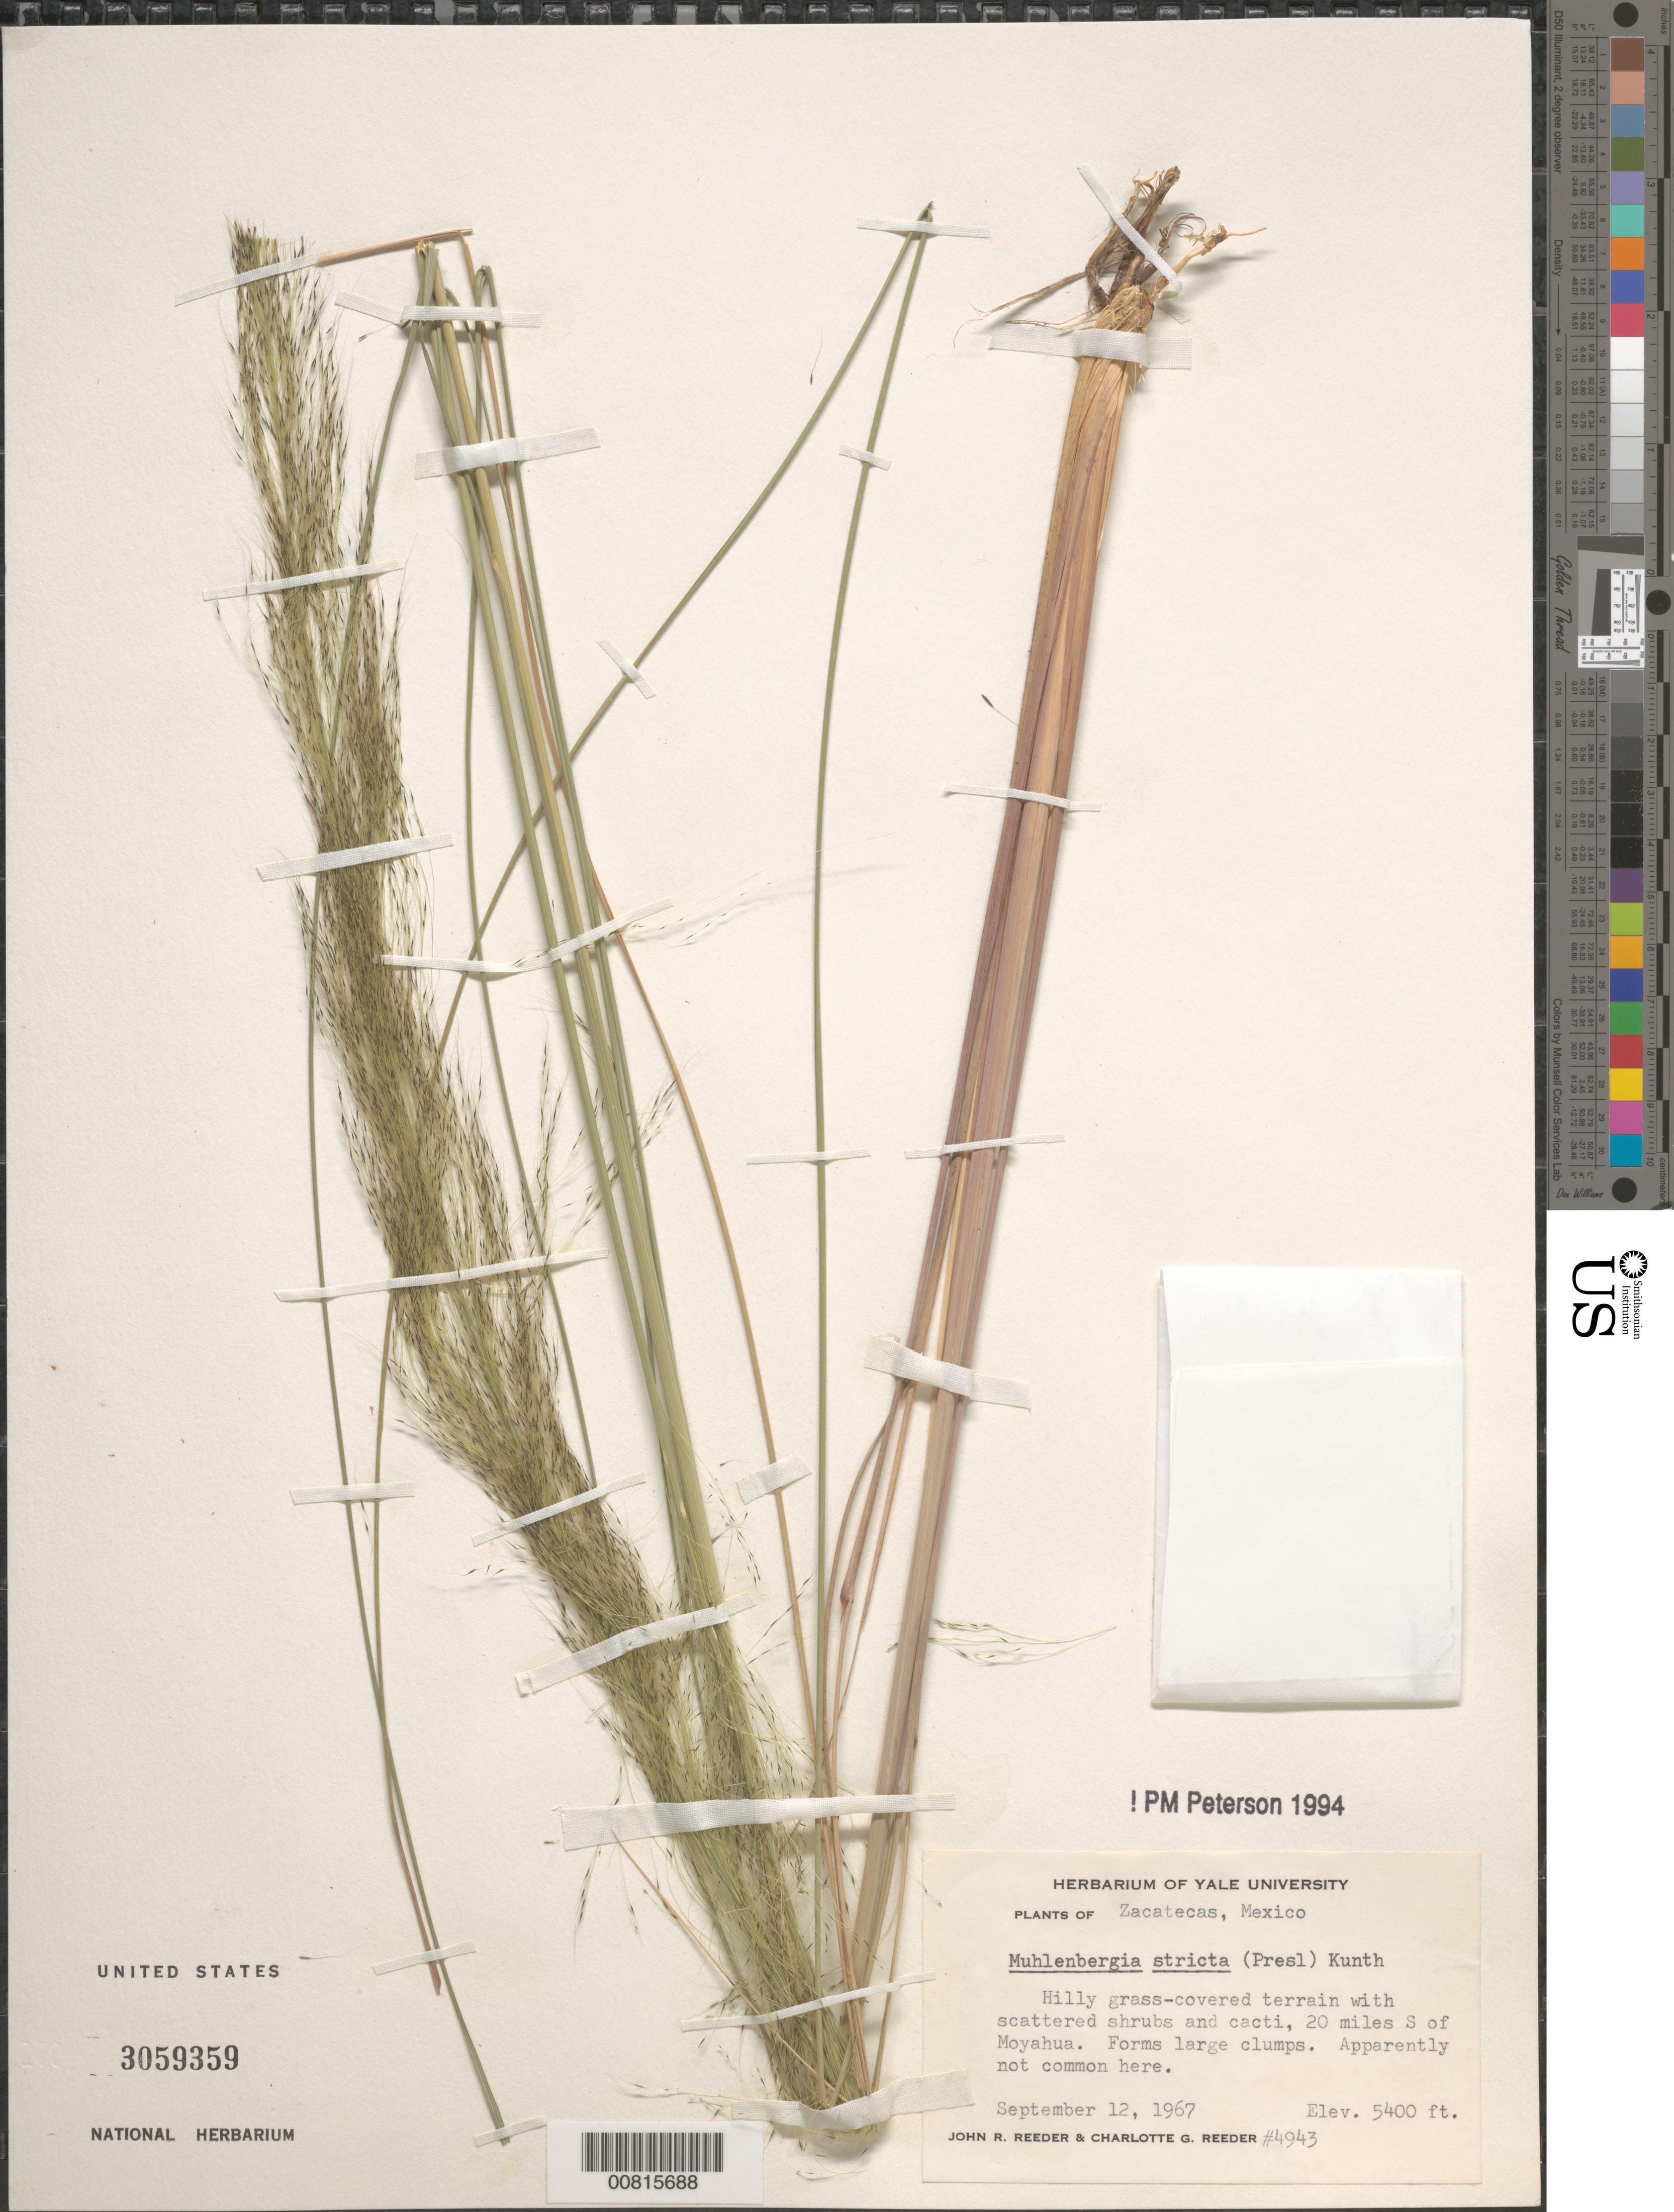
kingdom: Plantae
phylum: Tracheophyta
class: Liliopsida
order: Poales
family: Poaceae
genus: Muhlenbergia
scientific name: Muhlenbergia stricta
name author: (J. Presl) Kunth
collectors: J. R. Reeder & C. G. Reeder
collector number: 4943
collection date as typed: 12 Sep 1967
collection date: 1967-09-12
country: Mexico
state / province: Zacatecas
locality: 20 mi S of Moyahua, Zac.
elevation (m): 1646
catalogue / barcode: US 3059359